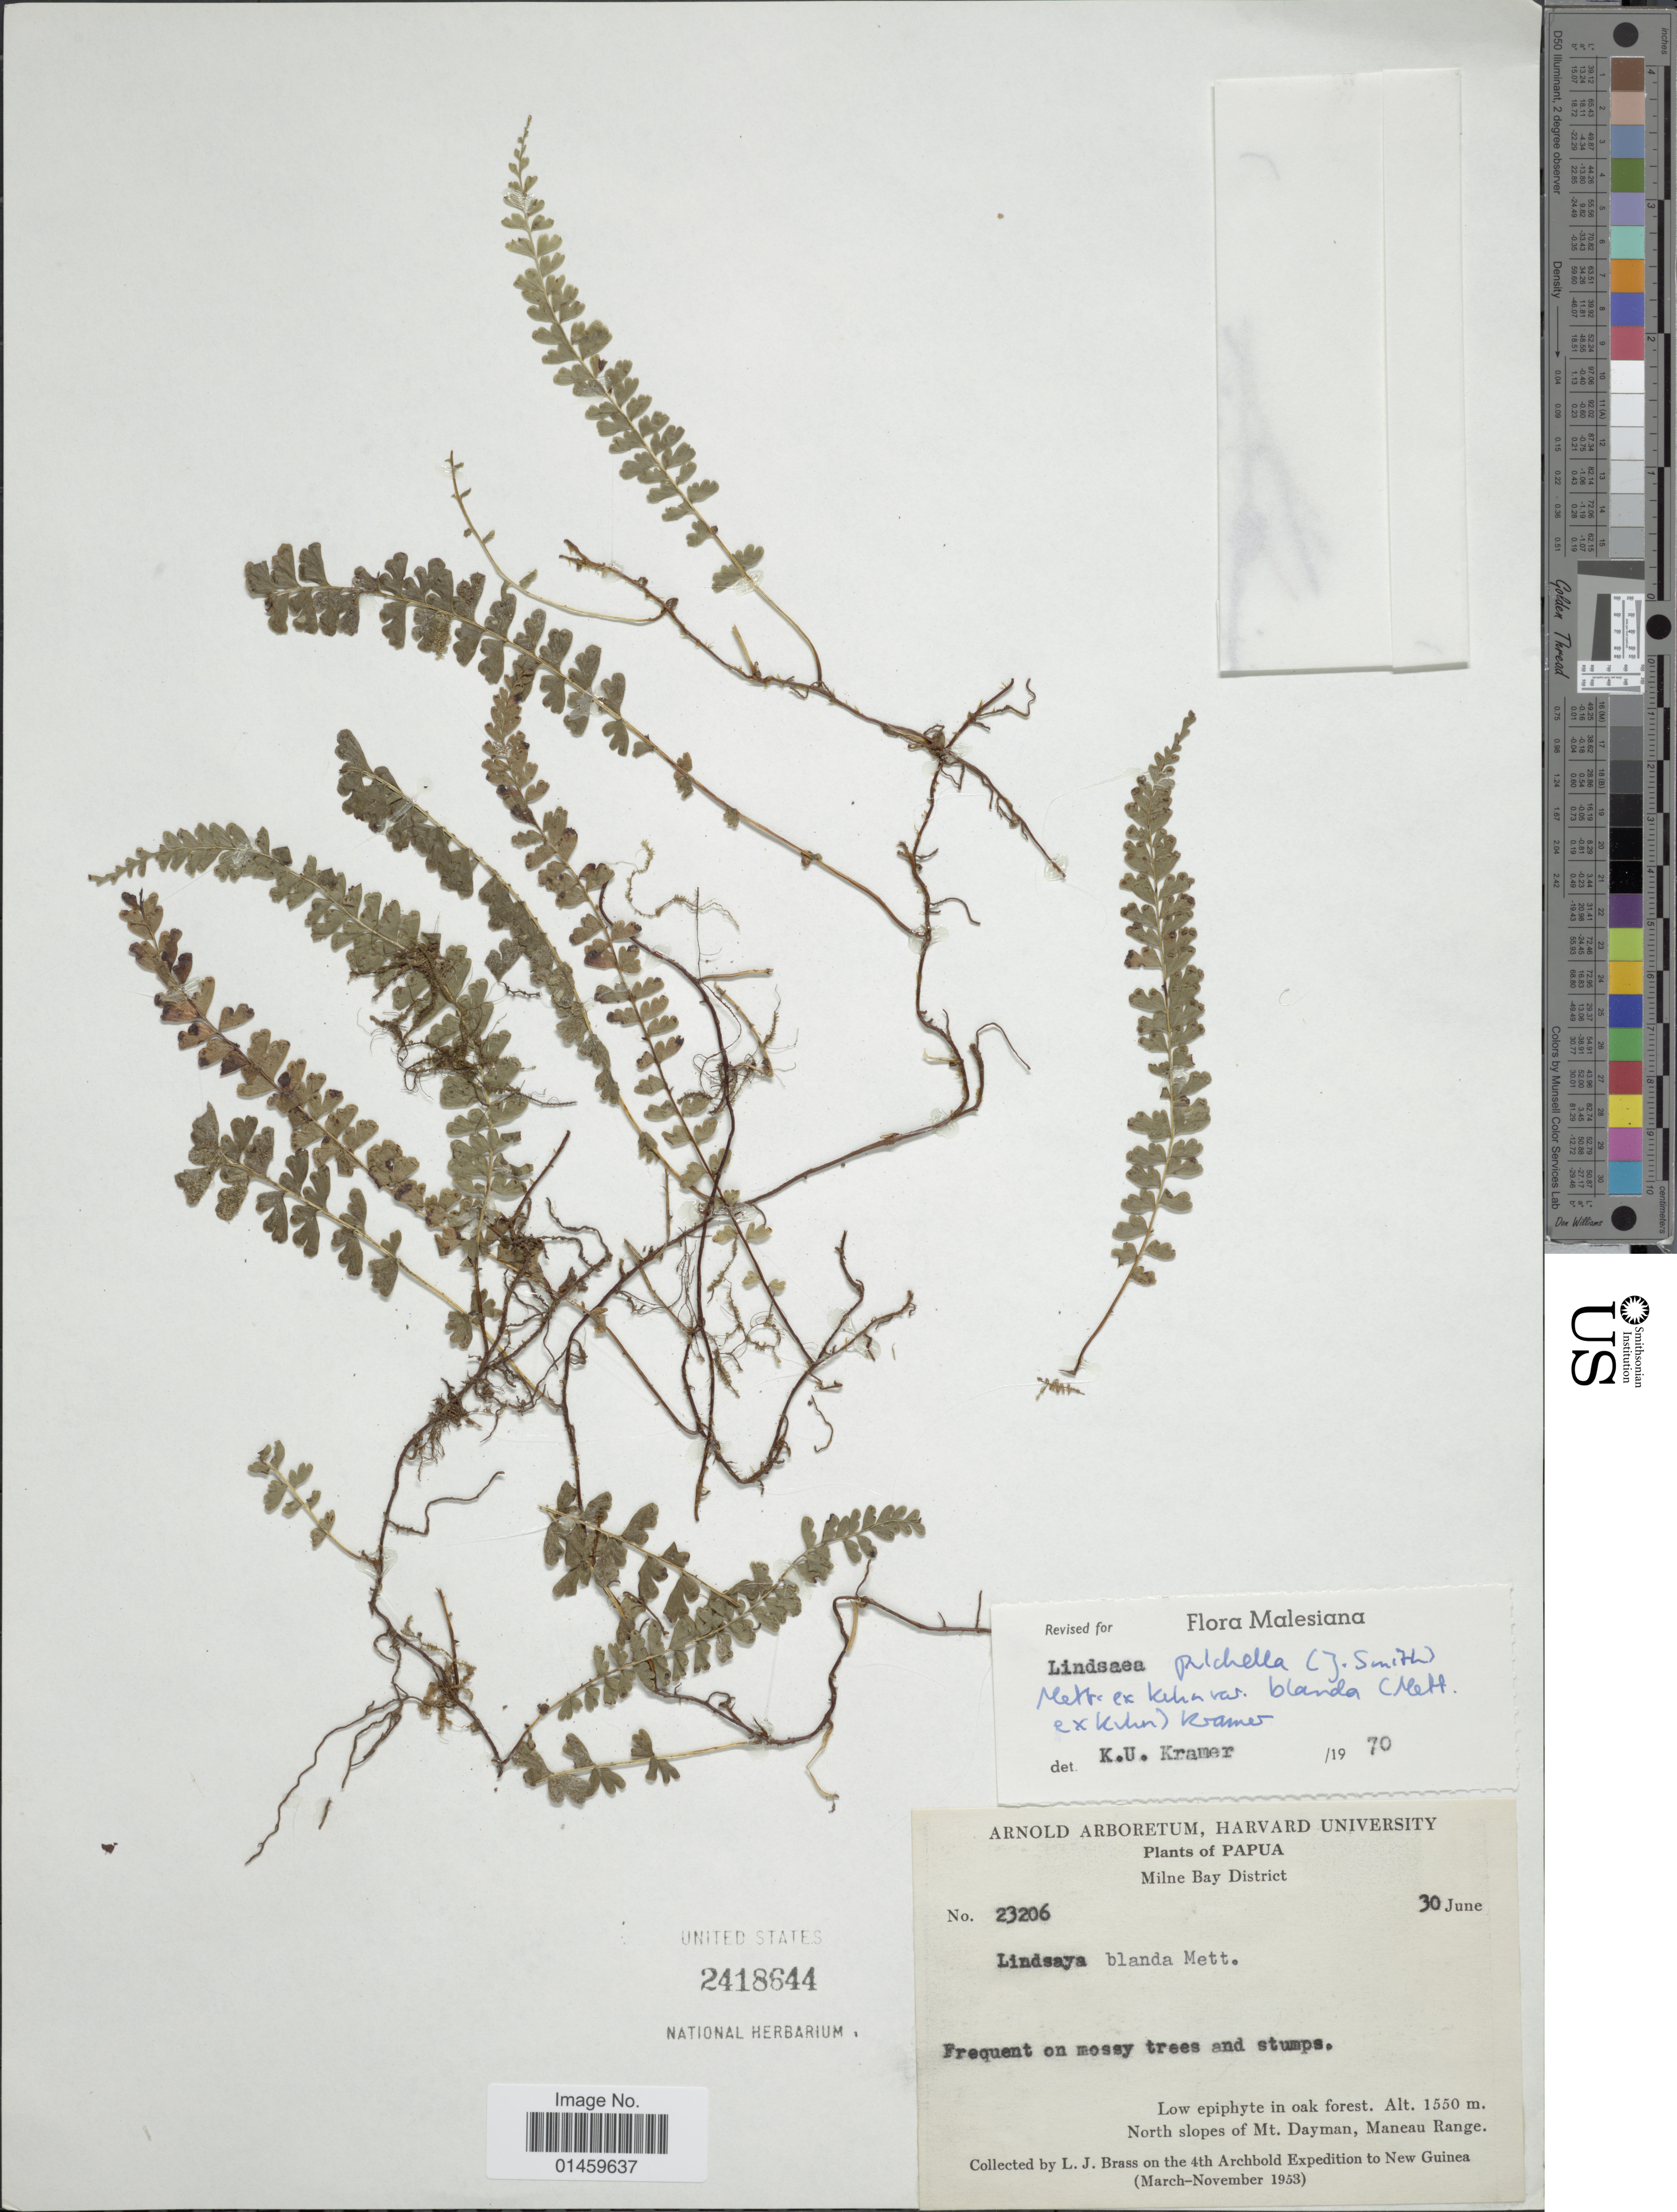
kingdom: Plantae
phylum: Tracheophyta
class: Polypodiopsida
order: Polypodiales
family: Lindsaeaceae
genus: Lindsaea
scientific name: Lindsaea pulchella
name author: (J. Sm.) Mett. ex Kuhn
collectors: L. J. Brass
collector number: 23206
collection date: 1953-06-30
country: Papua New Guinea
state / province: Milne Bay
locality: Papua. Milne Bay District. North slopes of Mt. Dayman, Maneau Range.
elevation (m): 1550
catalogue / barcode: US 2418644